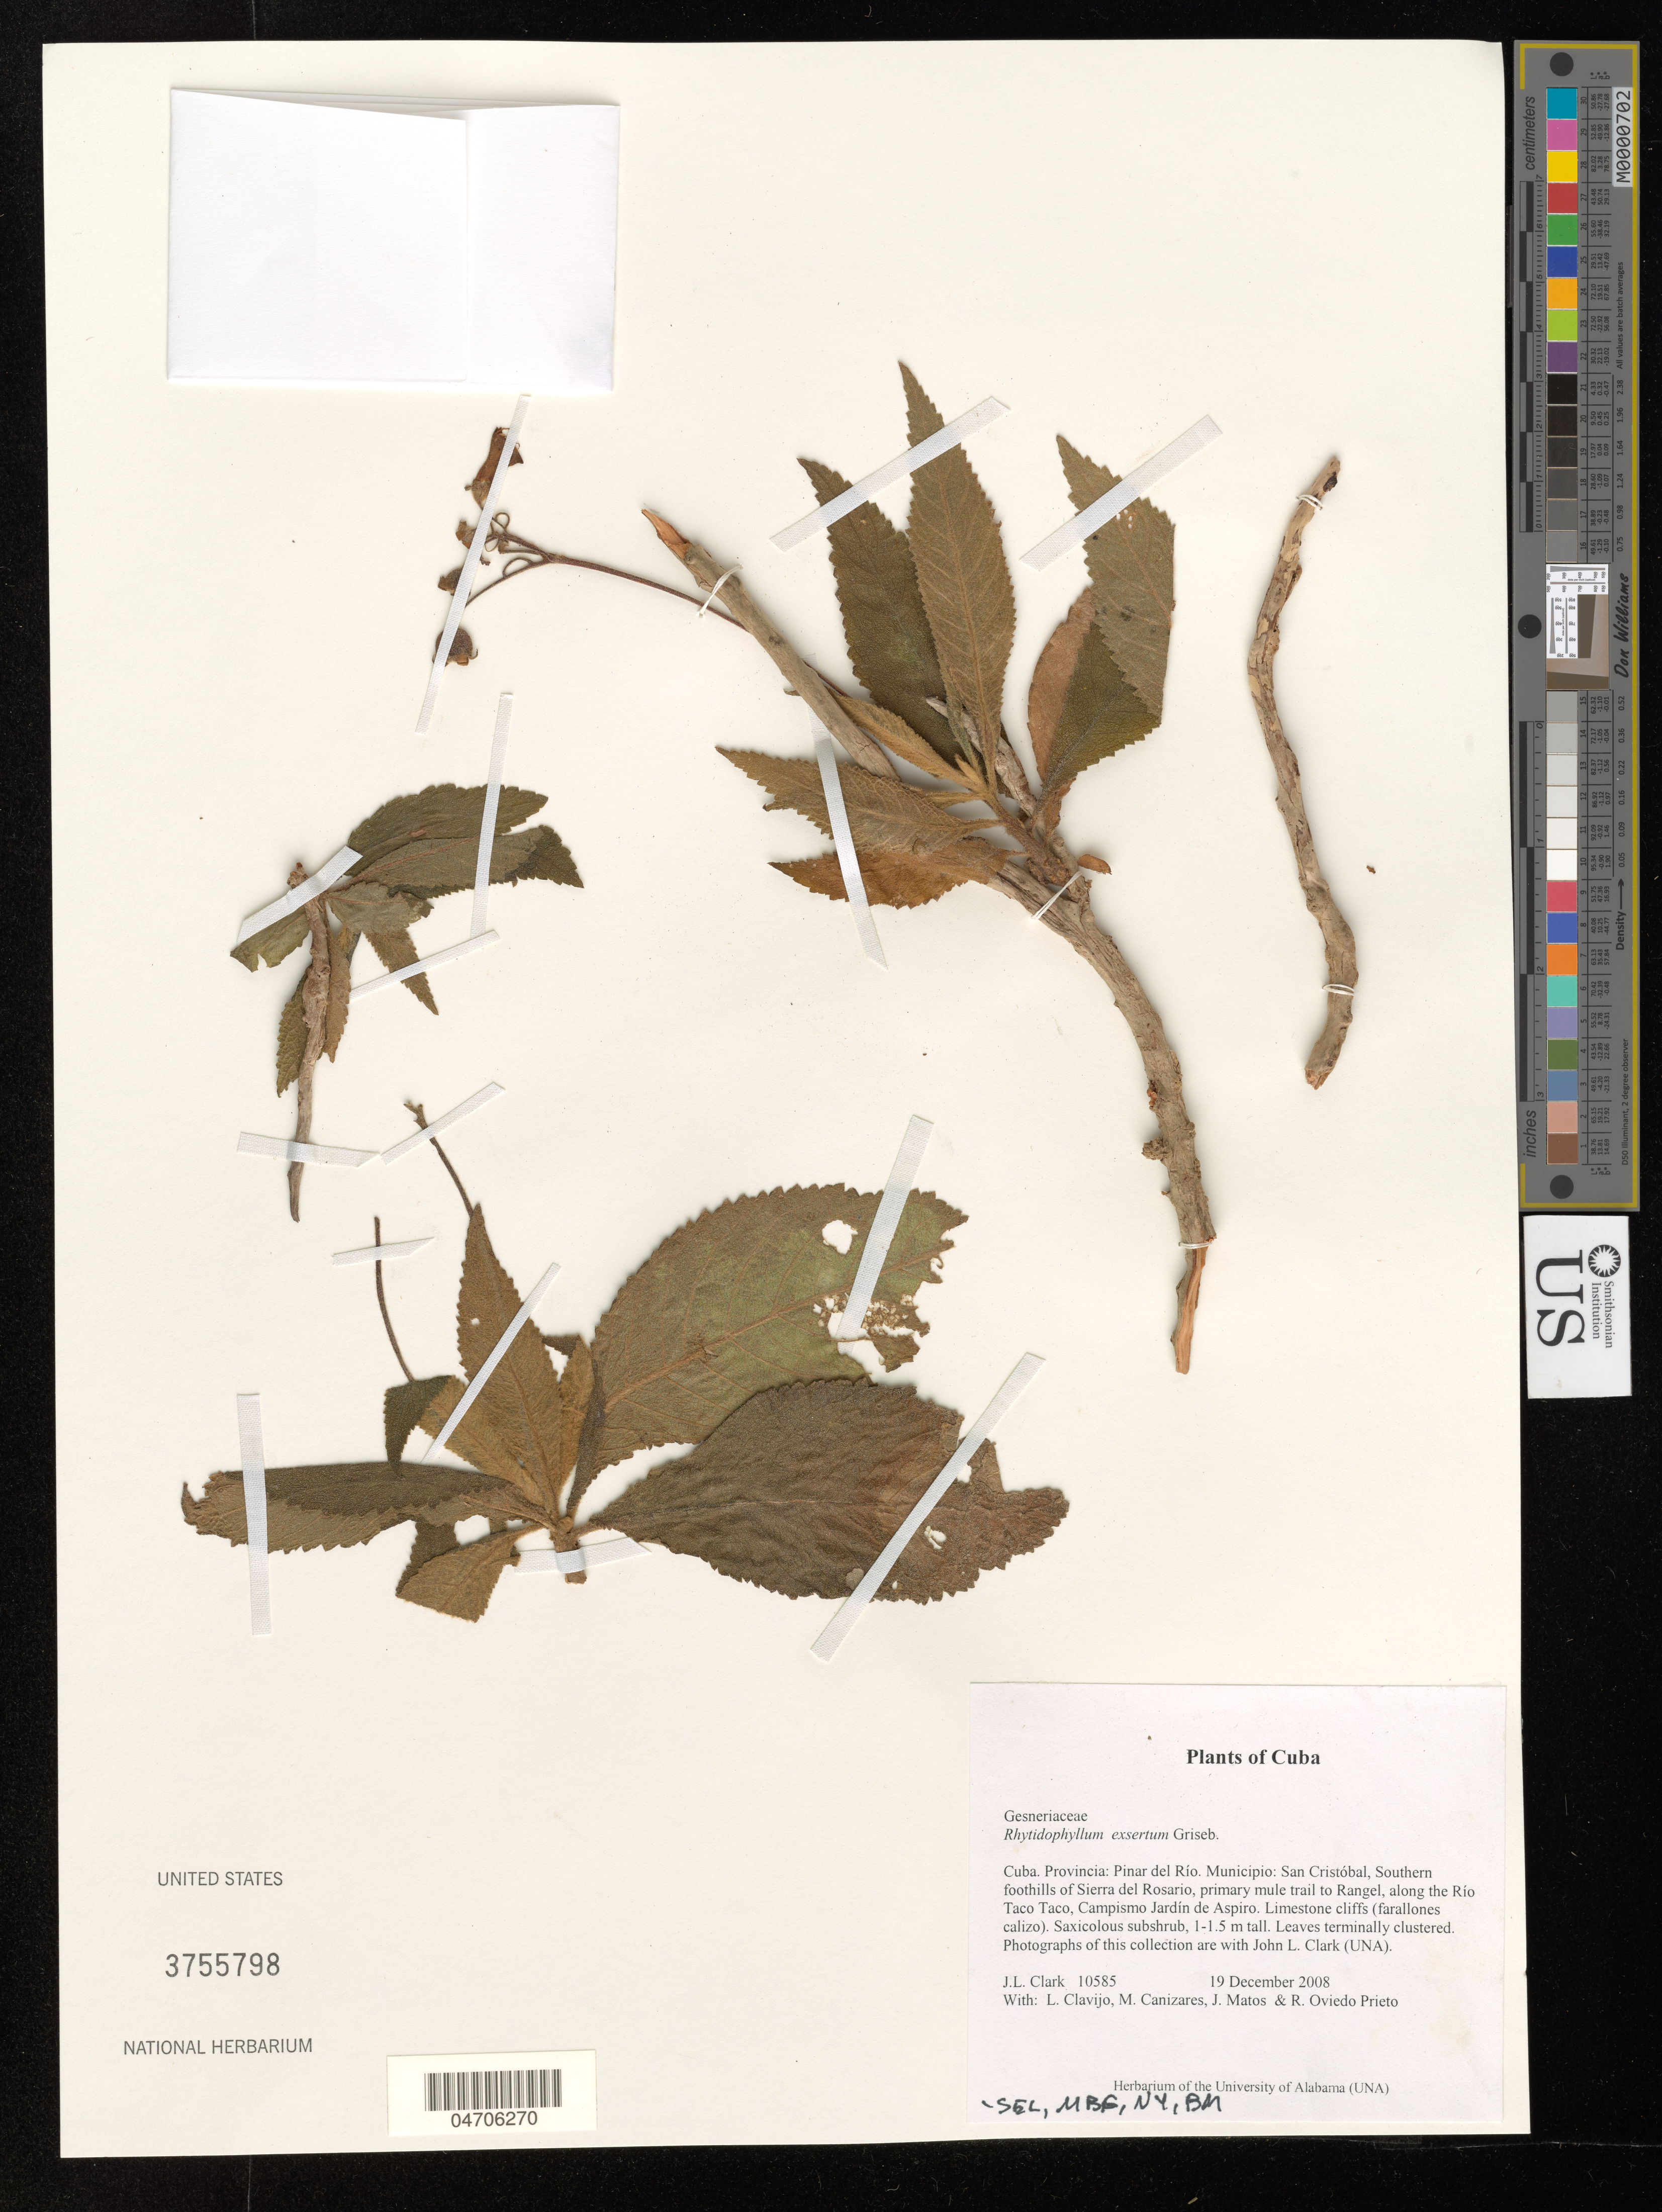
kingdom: Plantae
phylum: Tracheophyta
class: Magnoliopsida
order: Lamiales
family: Gesneriaceae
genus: Rhytidophyllum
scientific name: Rhytidophyllum exsertum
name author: Griseb.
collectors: J. L. Clark, L. Clavijo, M. Canizares, J. Matos & R. Oviedo Prieto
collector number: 10585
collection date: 2008-12-19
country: Cuba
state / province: Pinar del Río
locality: Municipio: San Cristóbal, Southern foothills of Sierra del Rosario, primary mule trail to Rangel, along the Río Taco Taco, Campismo Jardín de Aspiro.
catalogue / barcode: US 3755798